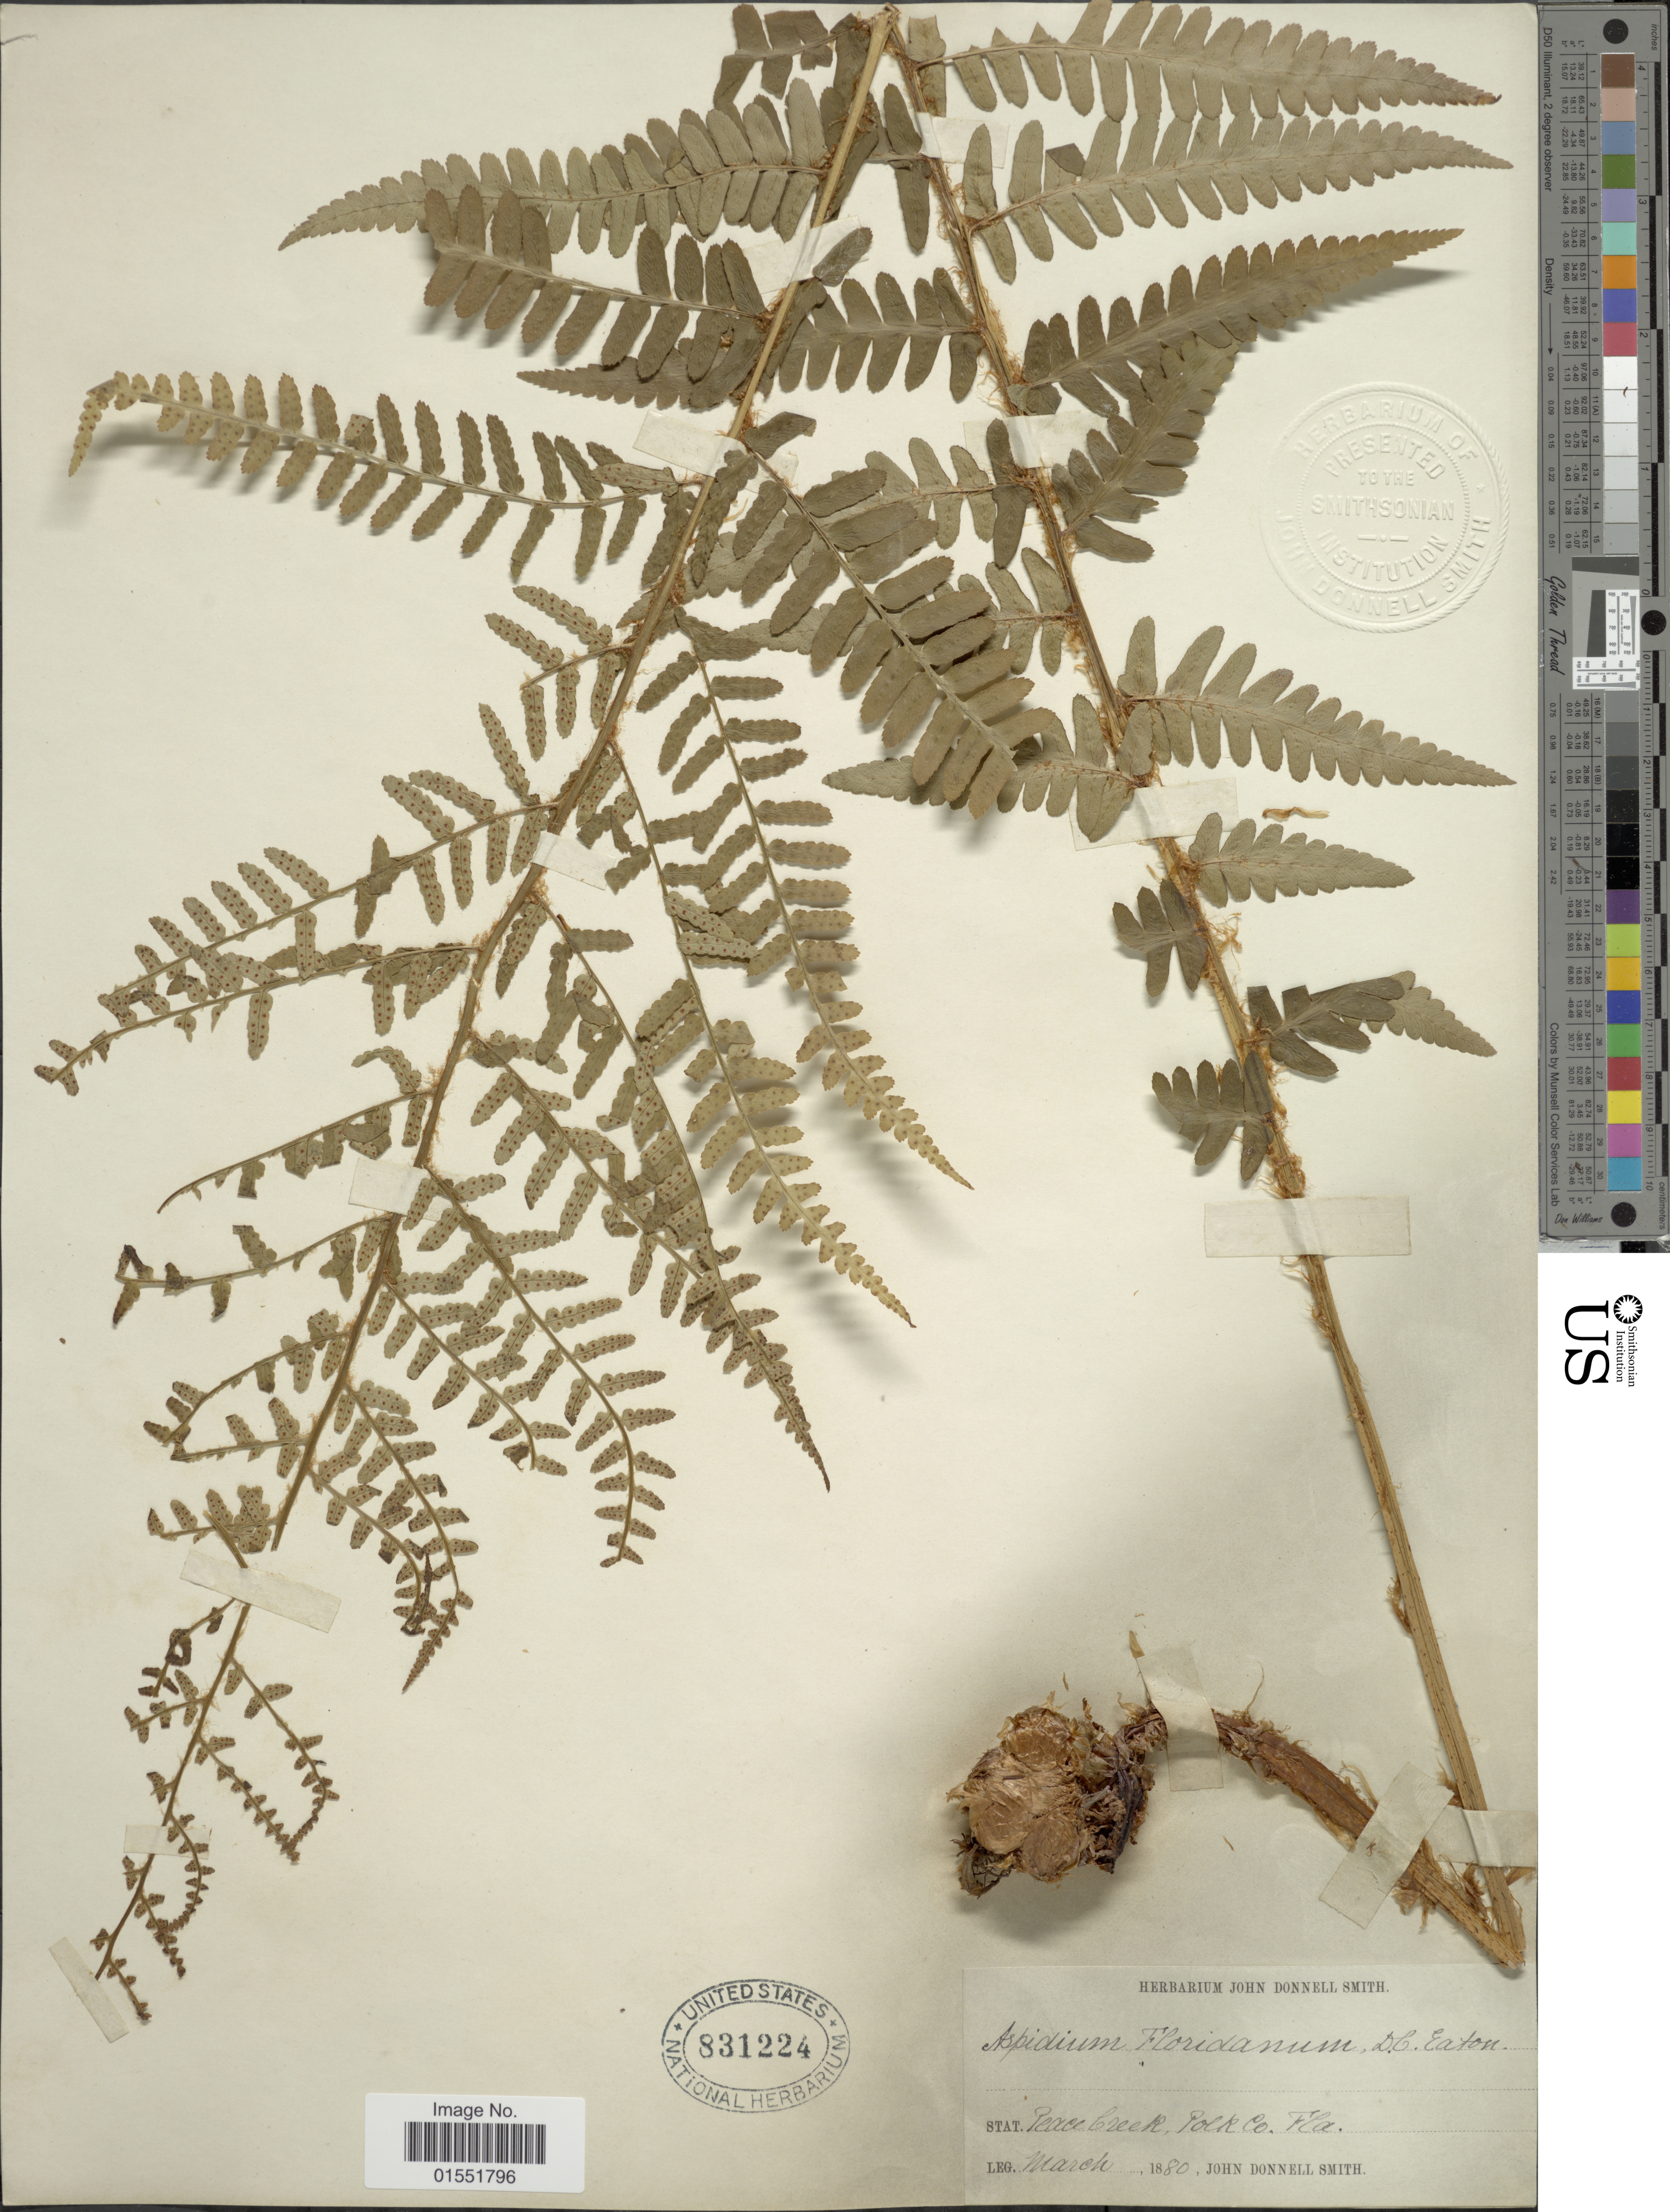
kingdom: Plantae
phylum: Tracheophyta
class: Polypodiopsida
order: Polypodiales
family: Dryopteridaceae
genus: Dryopteris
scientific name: Dryopteris ludoviciana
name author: (Kunze) Small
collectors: J. Donnell Smith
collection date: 1880-03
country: United States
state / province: Florida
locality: Peace Creek, Polk Co.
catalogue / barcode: US 831224